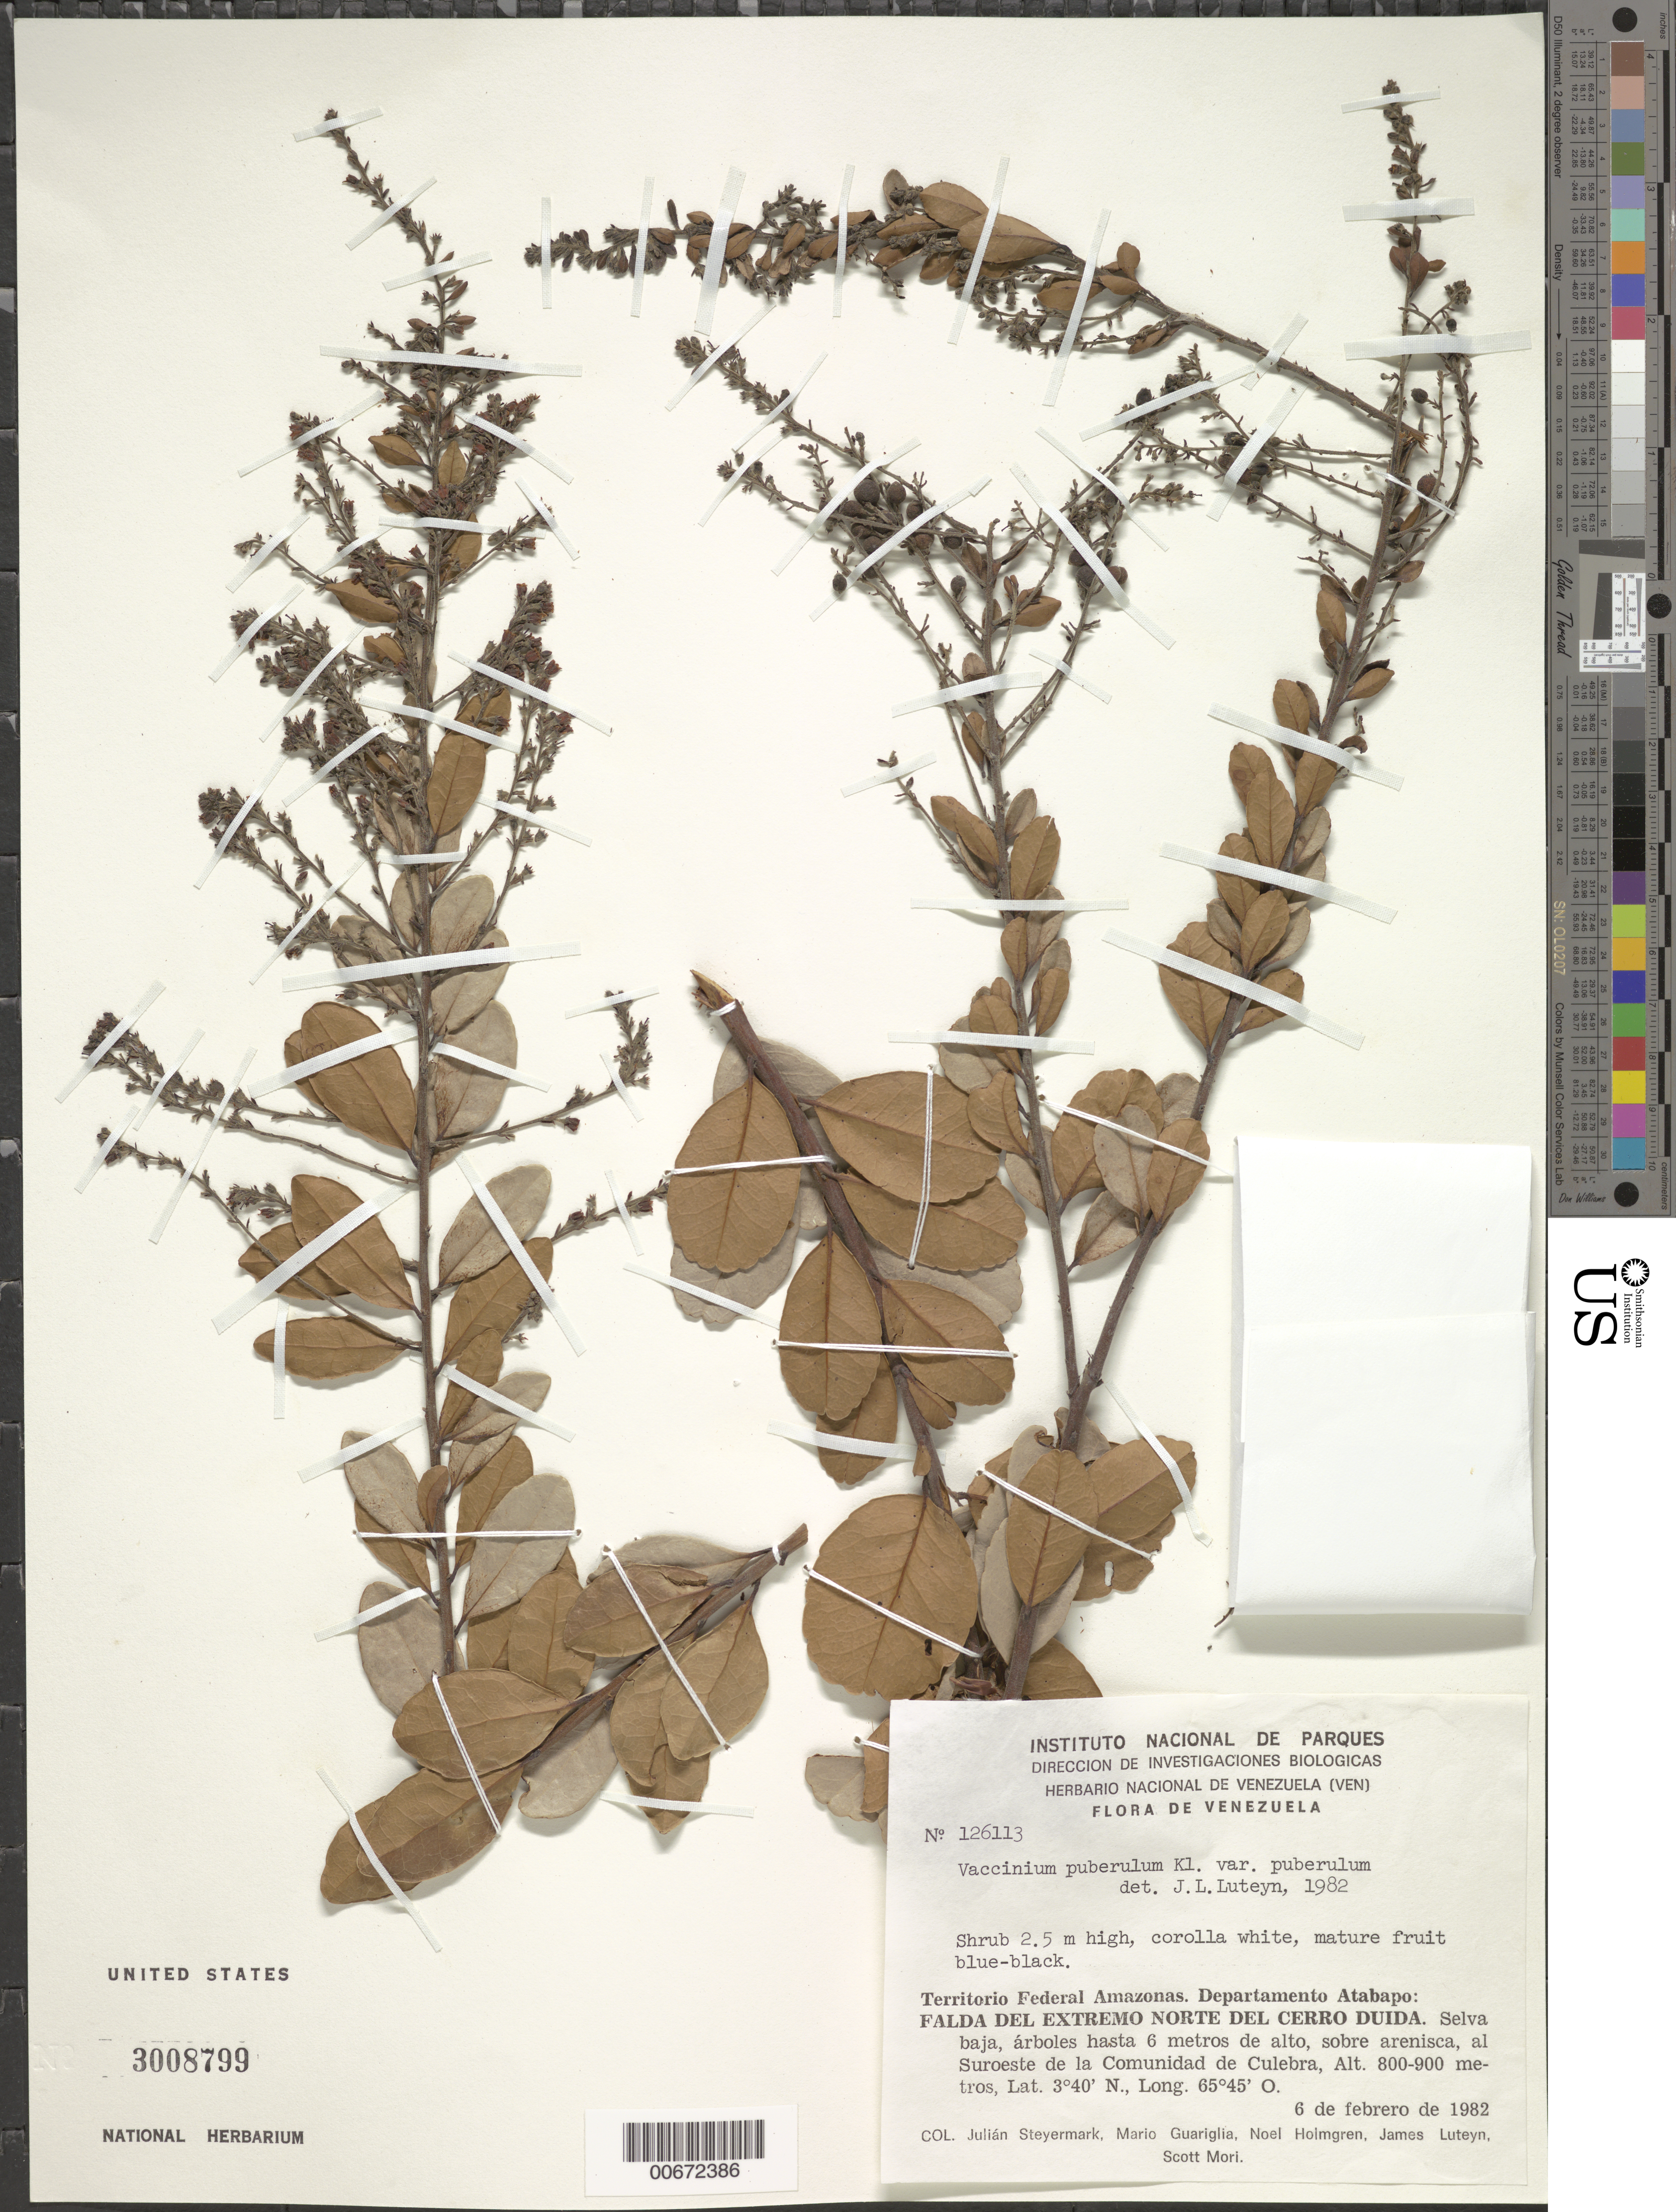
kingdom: Plantae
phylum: Tracheophyta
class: Magnoliopsida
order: Ericales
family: Ericaceae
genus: Vaccinium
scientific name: Vaccinium puberulum var. puberulum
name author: Klotzsch ex Meisn.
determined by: Luteyn, J. L.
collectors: J. Steyermark, M. Guariglia P., N. H. Holmgren, J. L. Luteyn & S. Mori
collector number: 126113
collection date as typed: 6-Feb-82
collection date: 1982-02-06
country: Venezuela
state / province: Amazonas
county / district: Atabapo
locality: Cerro Duida, falda del N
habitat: Selva baja, sobre arenisca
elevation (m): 800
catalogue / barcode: US 3008799